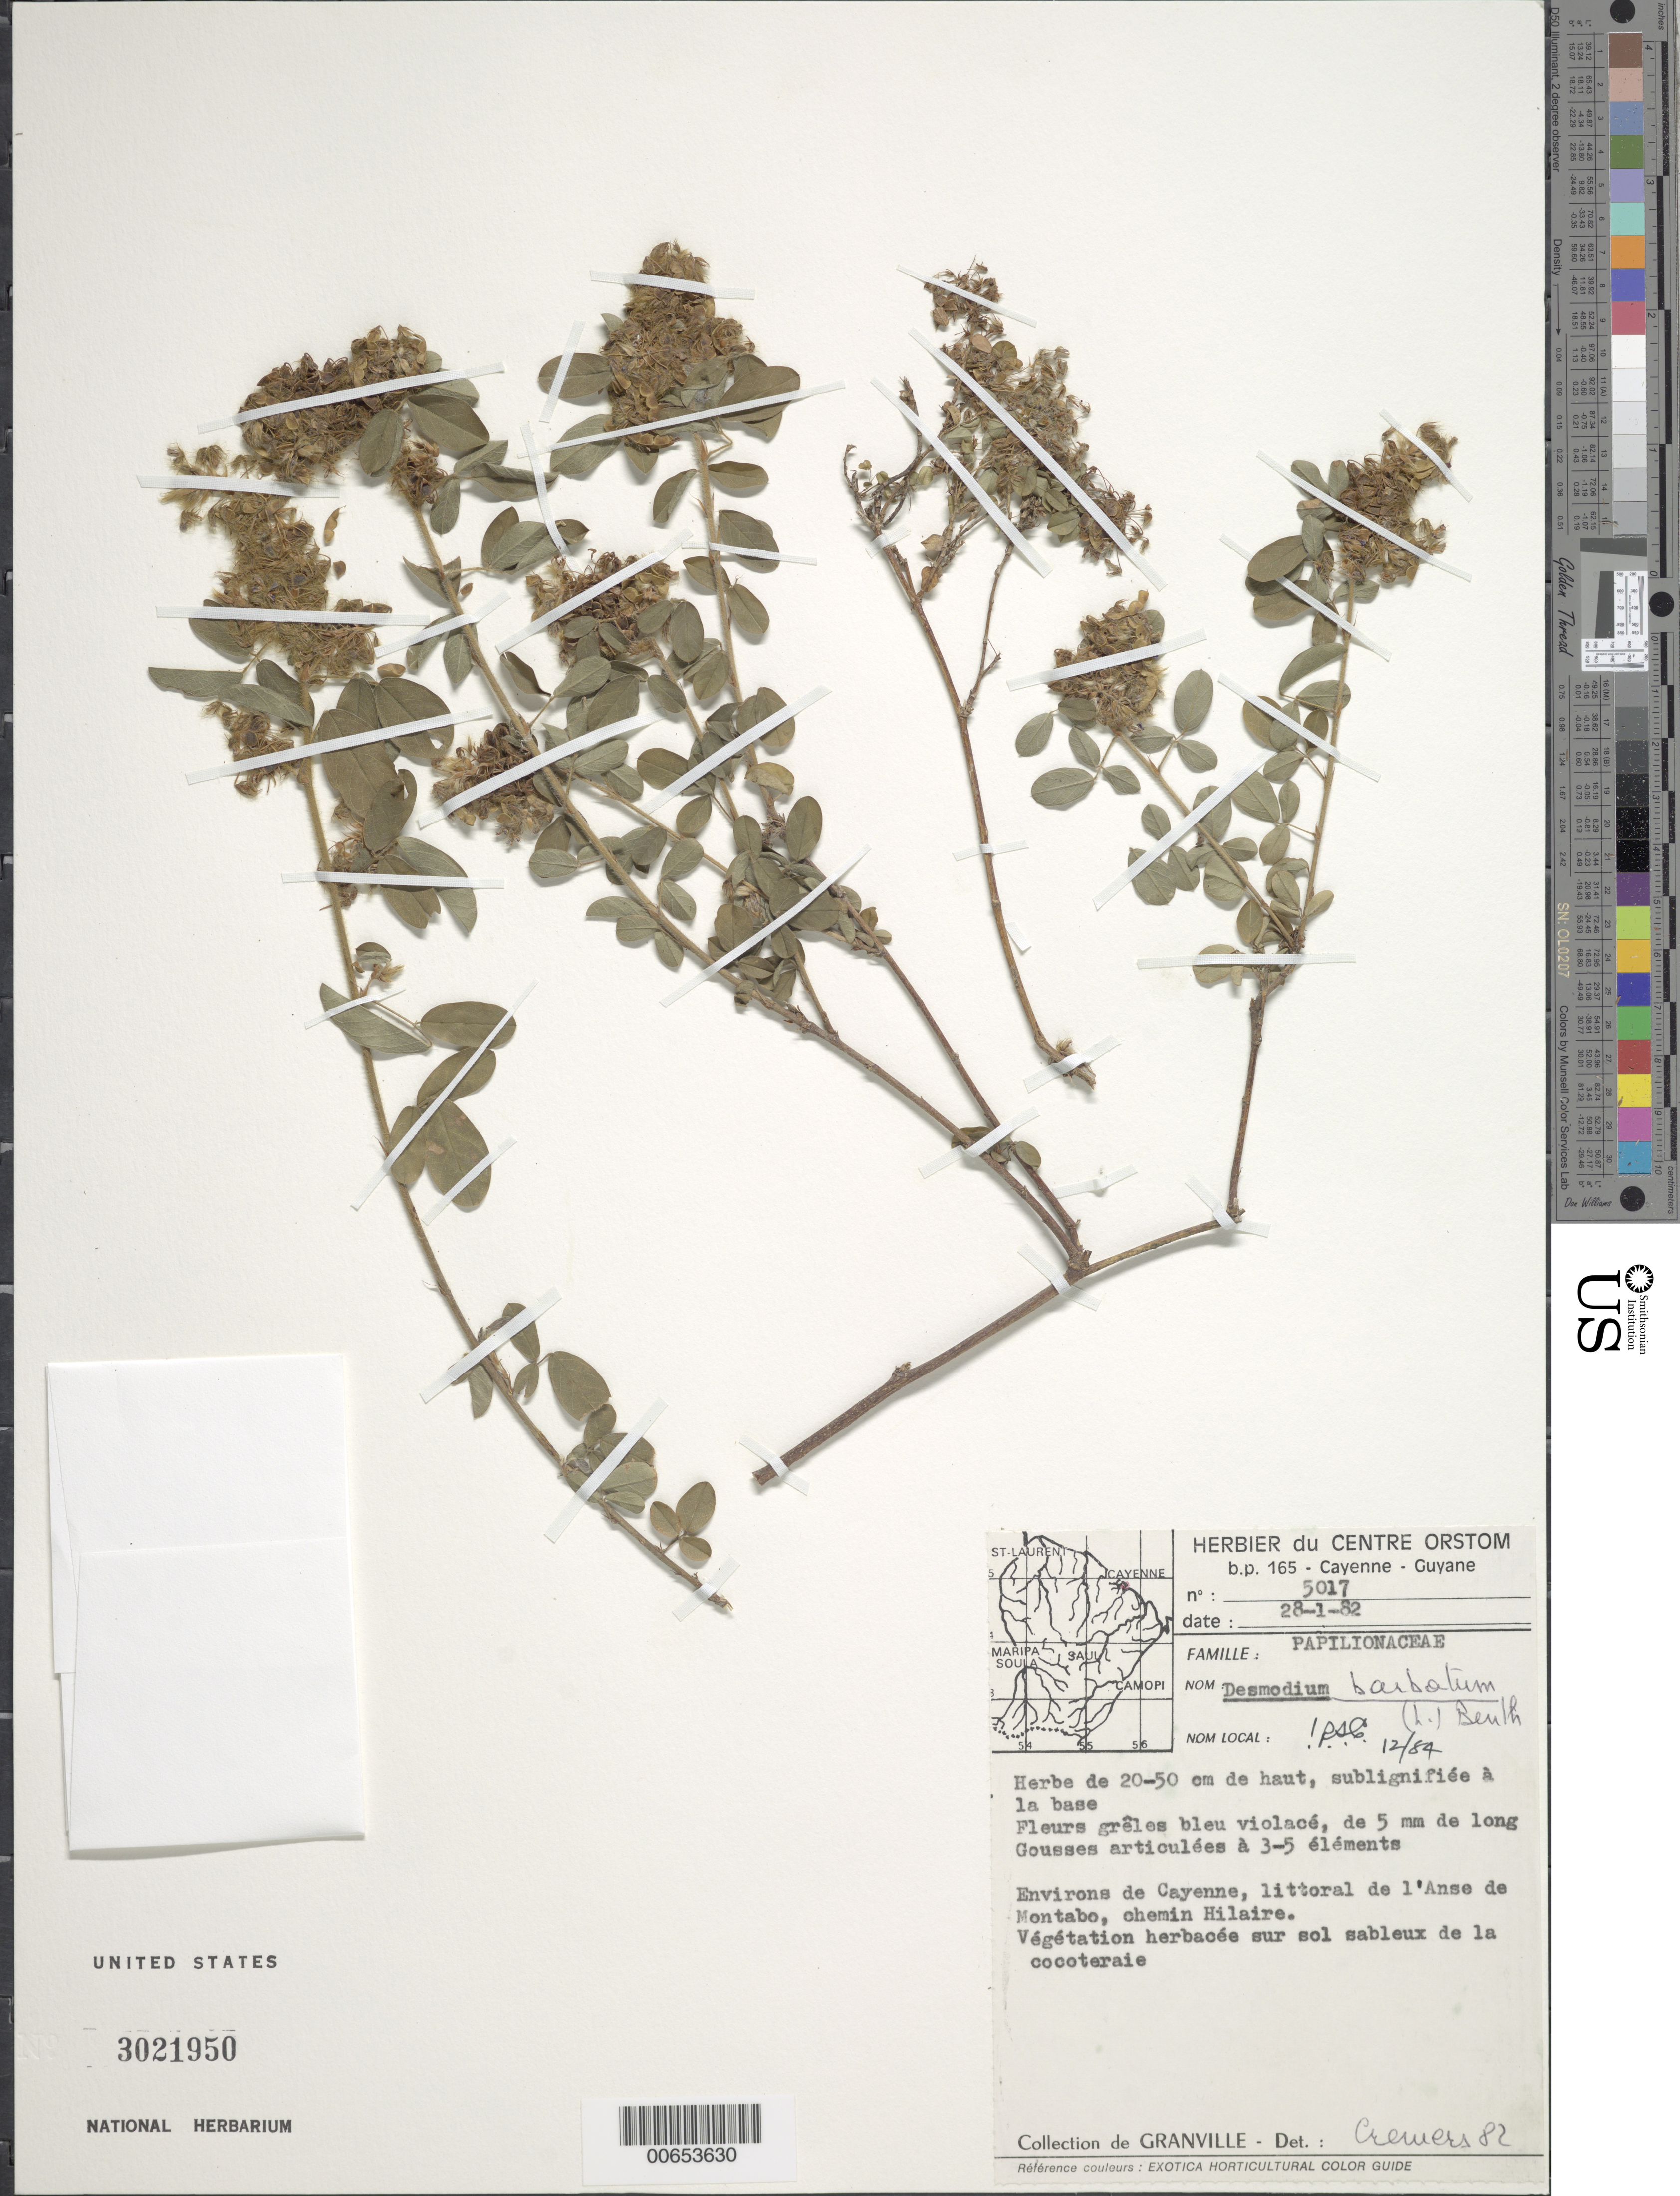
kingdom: Plantae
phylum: Tracheophyta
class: Magnoliopsida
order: Fabales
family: Fabaceae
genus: Grona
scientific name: Grona barbata var. barbata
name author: (L.) H. Ohashi & K. Ohashi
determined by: Strong, Mark T., (BOT), Smithsonian Institution - National Museum of Natural History (UNITED STATES)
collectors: J.-J. de Granville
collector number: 5017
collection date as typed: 28-Jan-82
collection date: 1982-01-28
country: French Guiana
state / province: Cayenne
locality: Cayenne, Anse de Montabo, chemin Hilaire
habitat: Herbaceous vegetation on sandy ground of the "cocoteraie"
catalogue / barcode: US 3021950